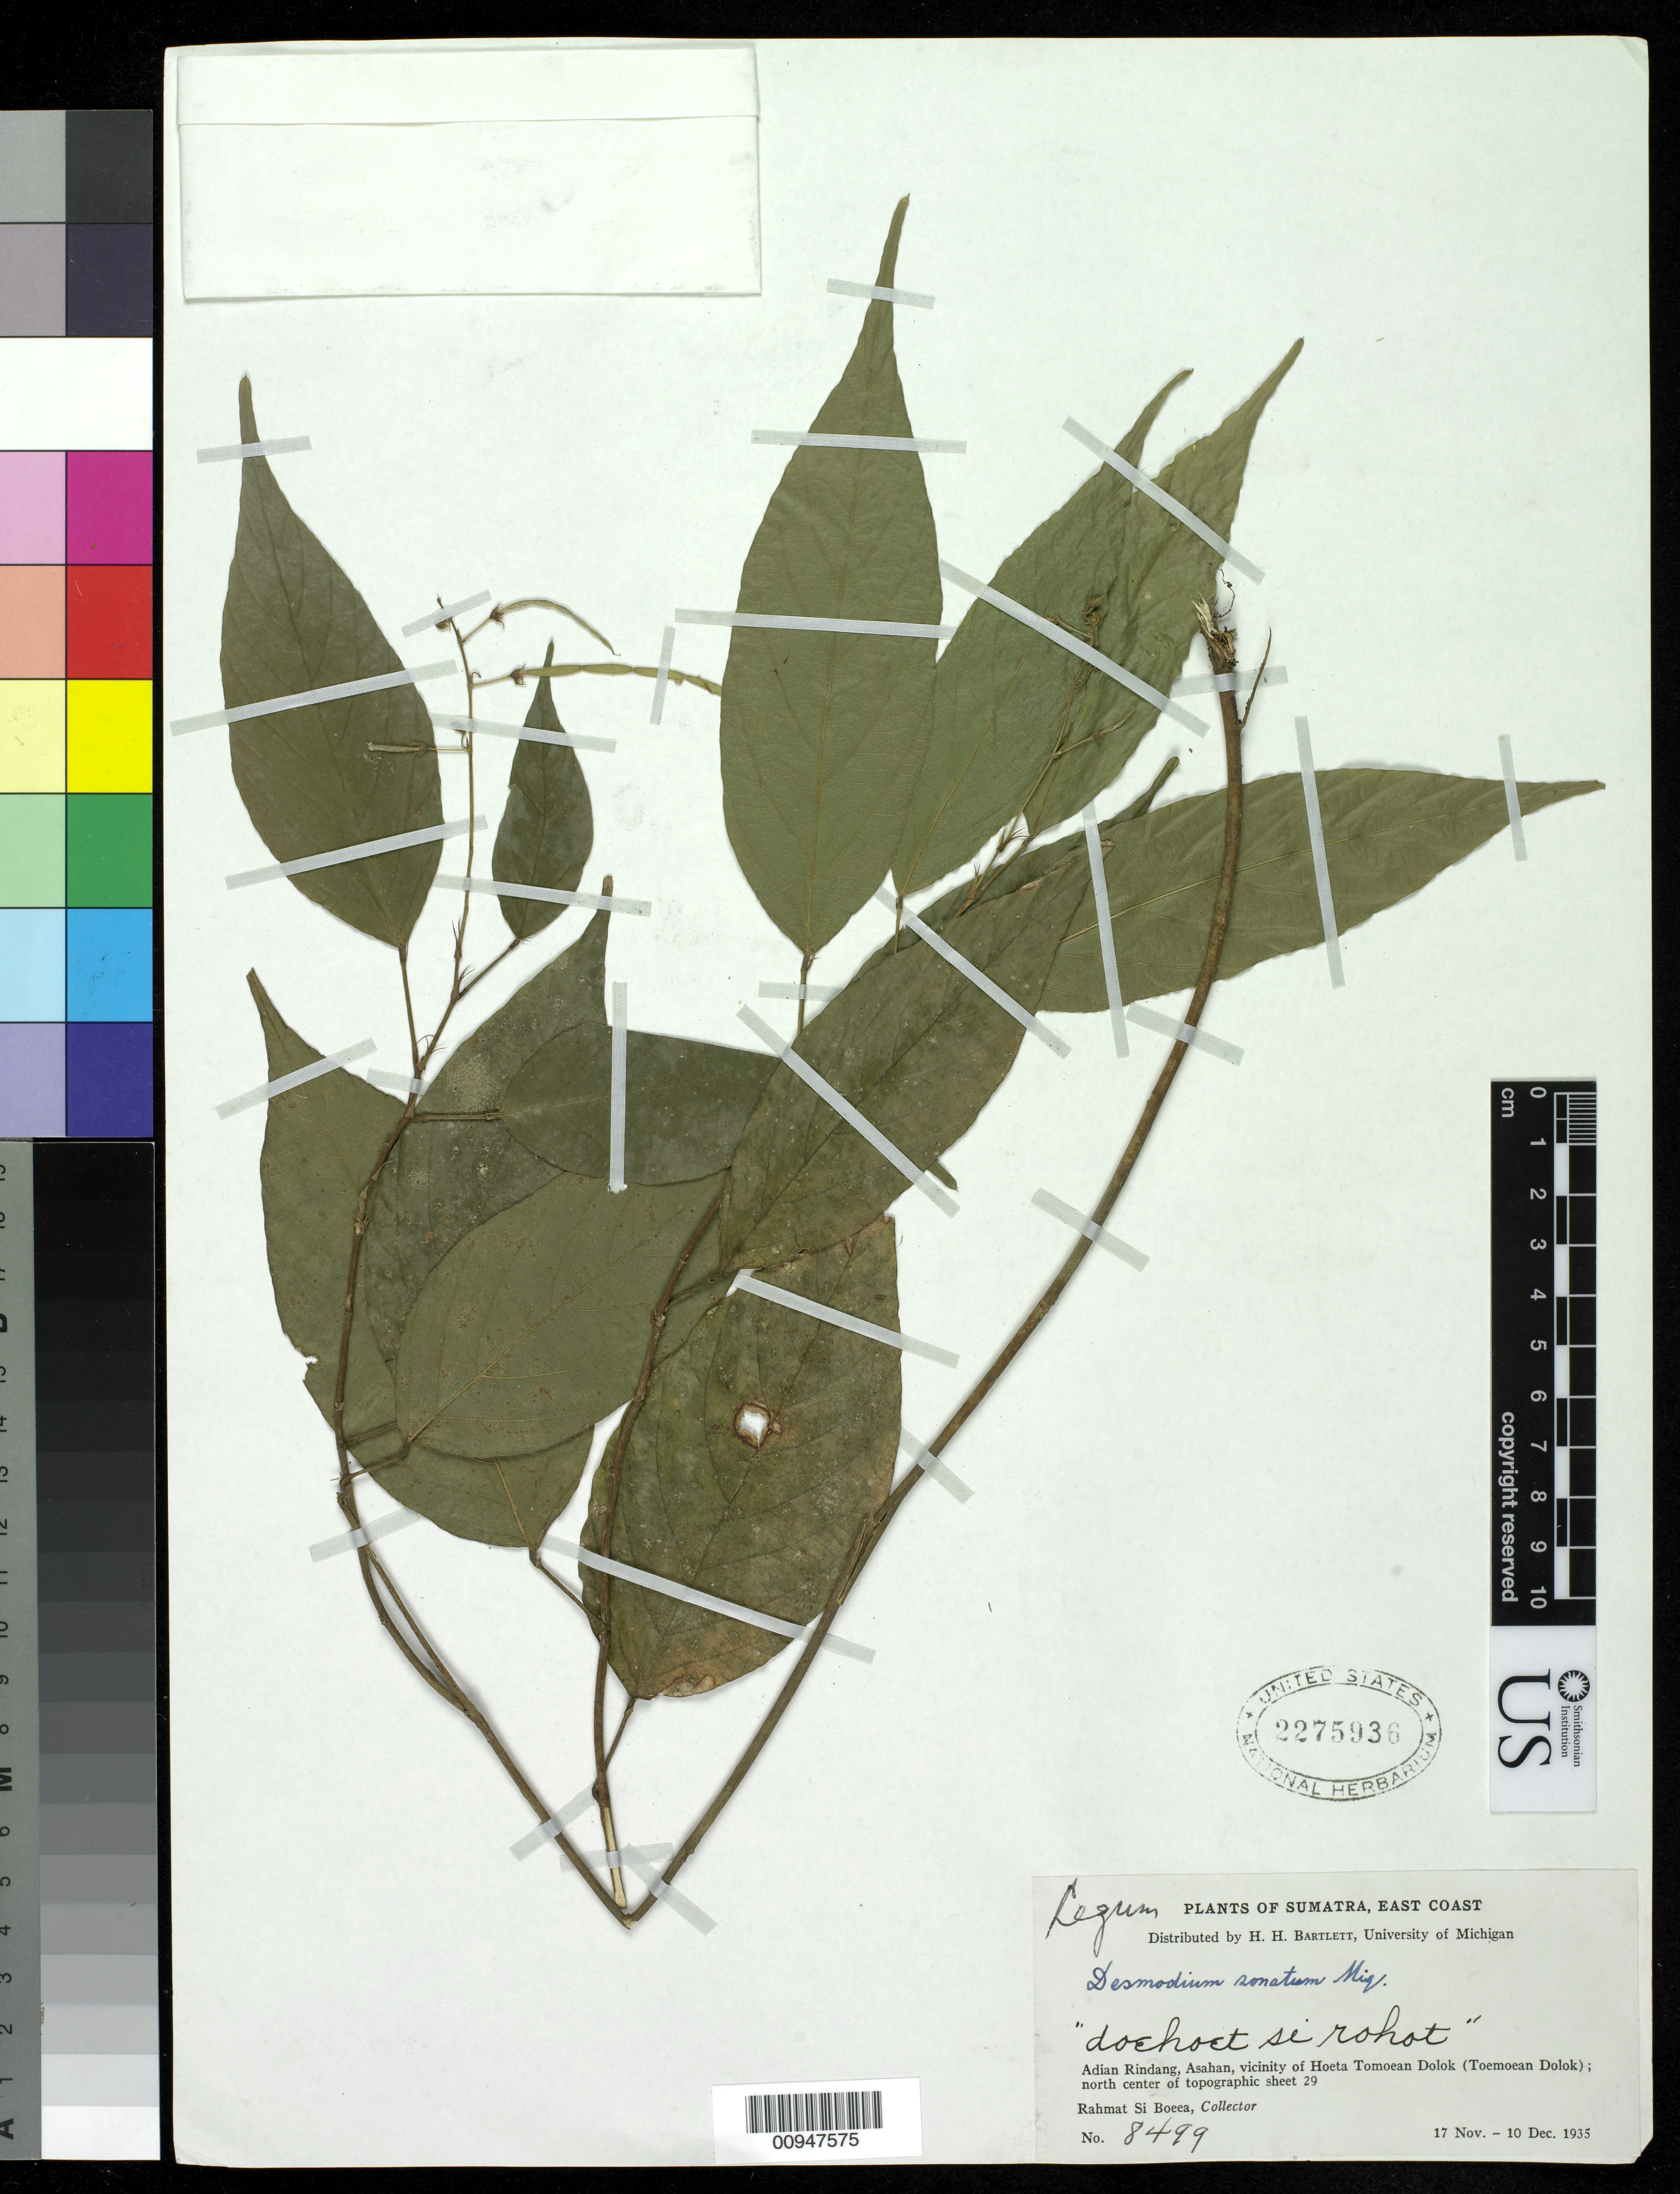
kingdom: Plantae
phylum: Tracheophyta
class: Magnoliopsida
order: Fabales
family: Fabaceae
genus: Sohmaea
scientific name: Sohmaea zonata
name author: (Miq.) H. Ohashi & K. Ohashi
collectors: Rahmat Si Boeea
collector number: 8499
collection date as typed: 17 Nov 1935 to 10 Dec 1935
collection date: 1935-11-17/1935-12-10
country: Indonesia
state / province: Sumatra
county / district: Aceh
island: Sumatra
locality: Adian Rindang, Asahan, vicinity of Hoeta Tomoean Dolok (Toemoean Dolok)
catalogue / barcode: US 2275936